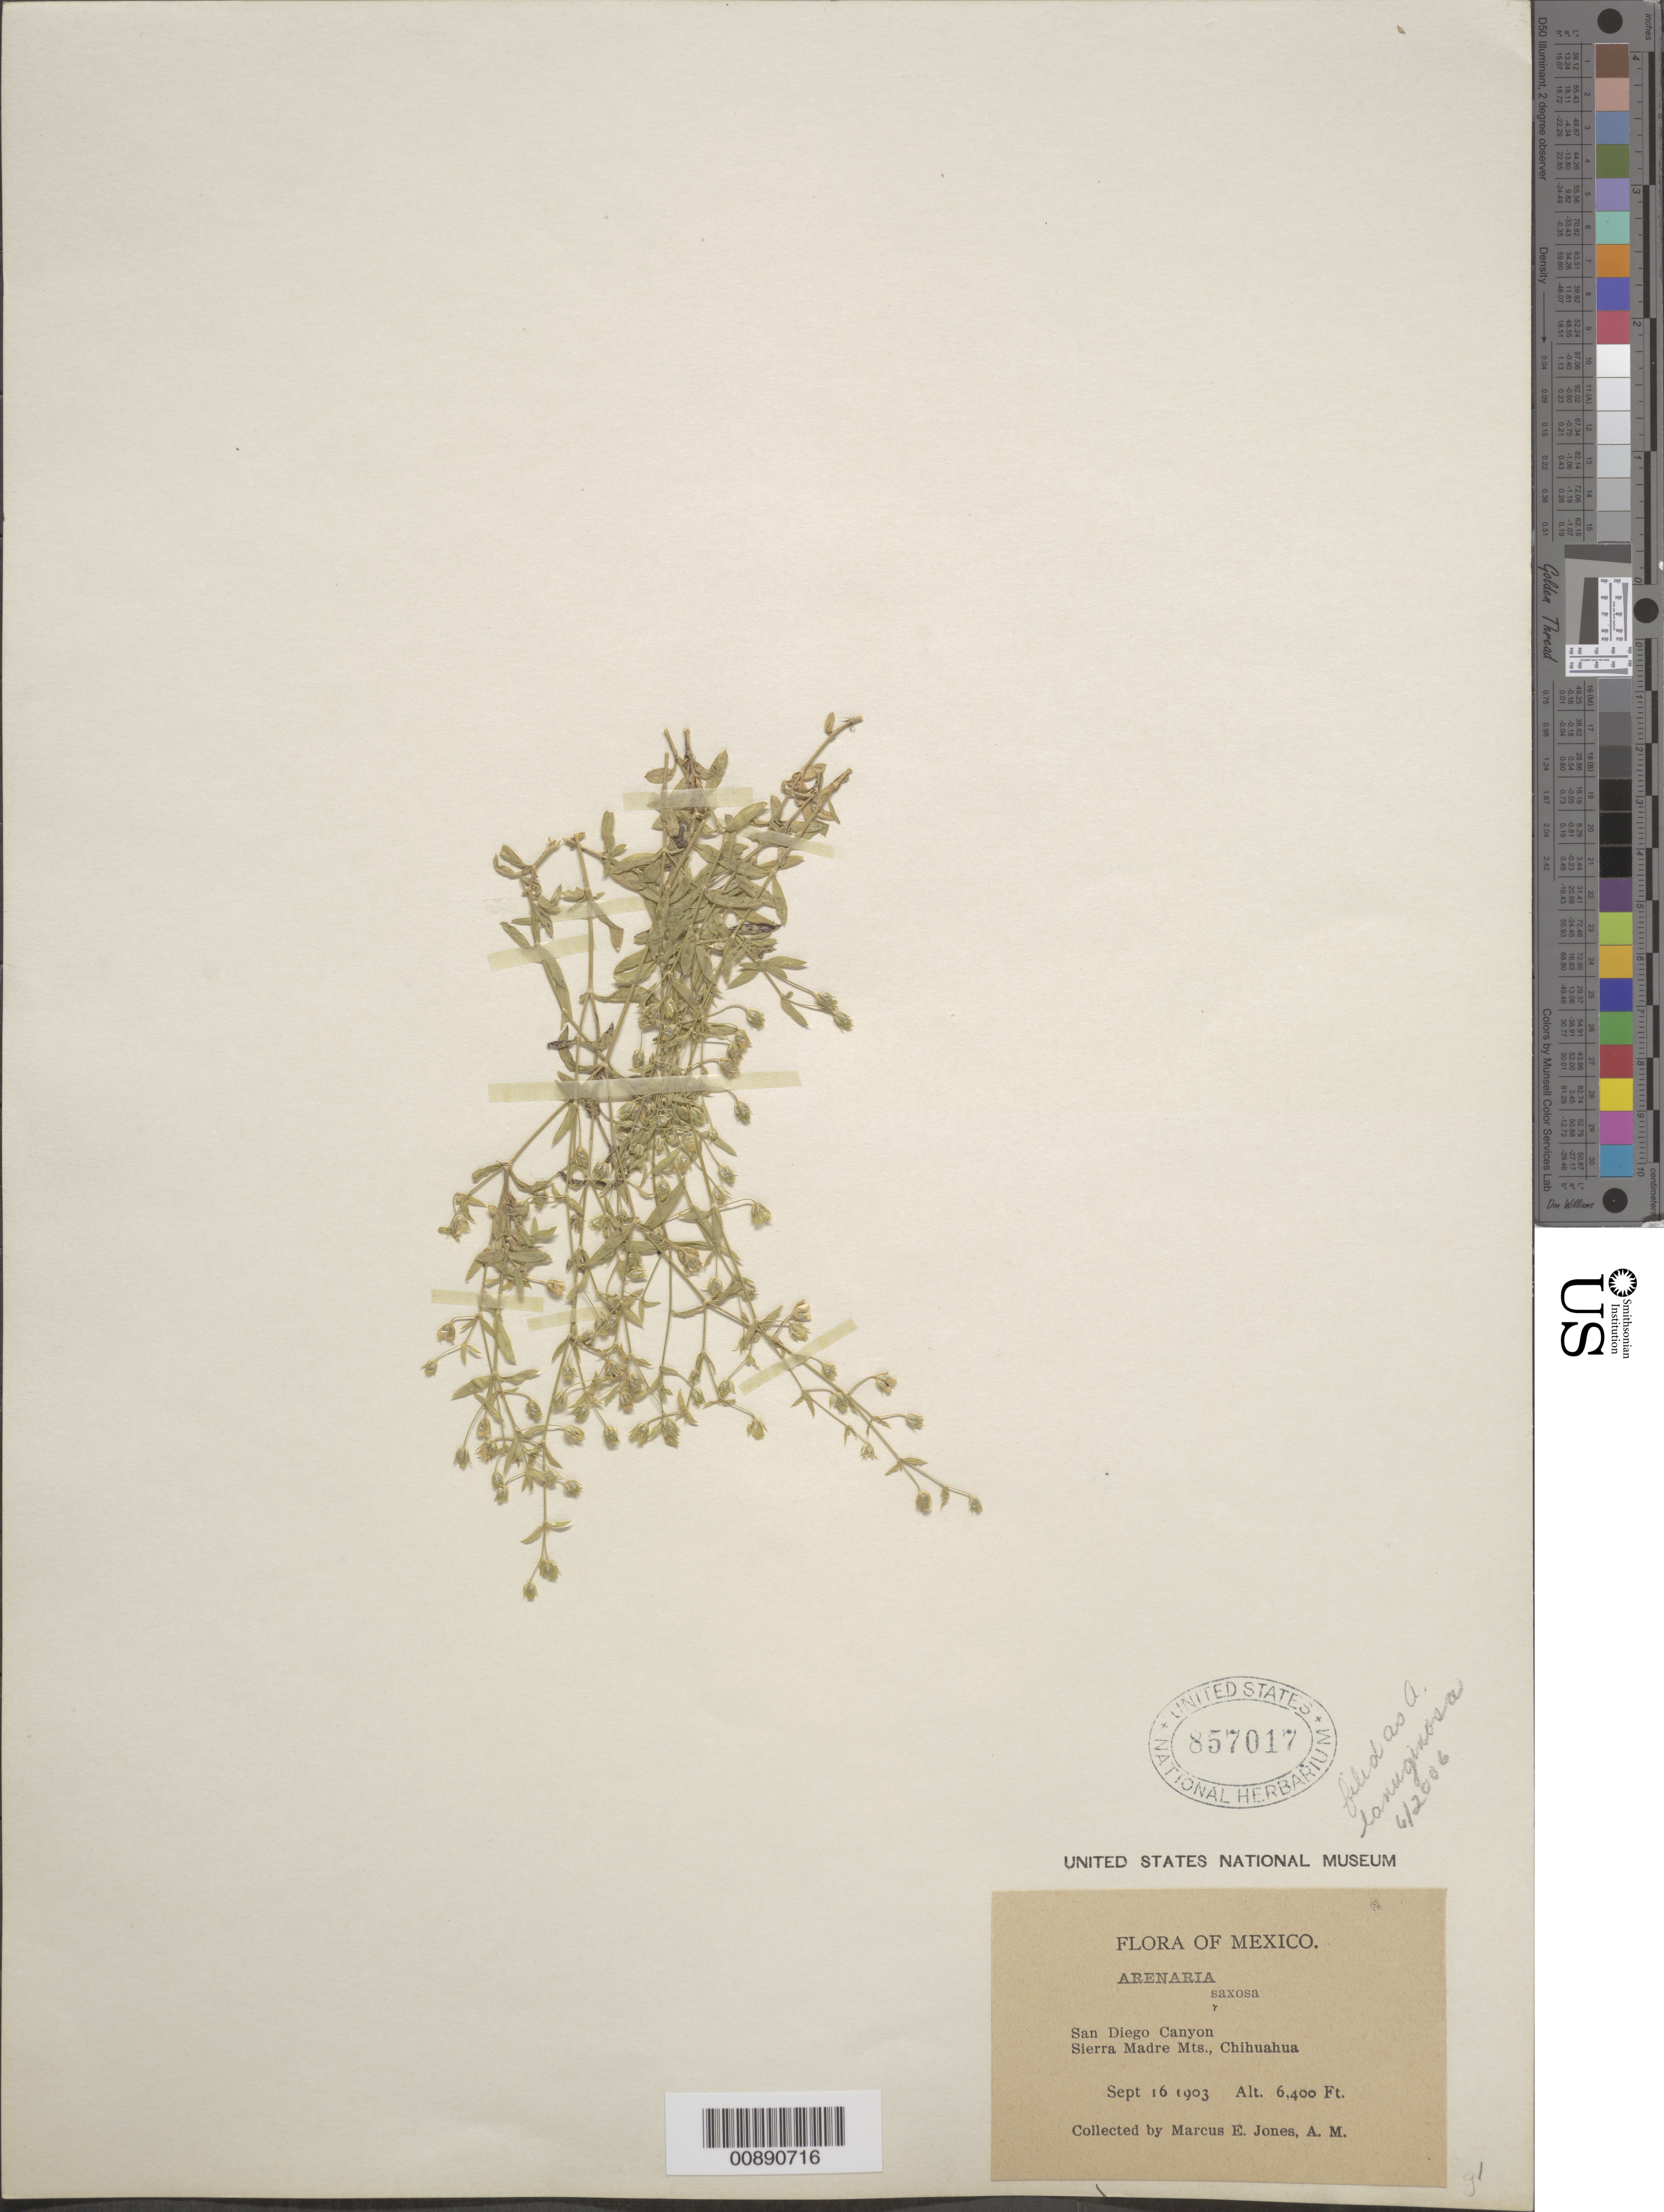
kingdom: Plantae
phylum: Tracheophyta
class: Magnoliopsida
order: Caryophyllales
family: Caryophyllaceae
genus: Arenaria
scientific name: Arenaria lanuginosa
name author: (Michx.) Rohrb.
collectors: M. E. Jones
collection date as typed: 16 Sep 1903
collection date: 1903-09-16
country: Mexico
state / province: Chihuahua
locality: San Diego Canyon, Sierra Madre Mts., Chihuahua.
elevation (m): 1951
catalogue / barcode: US 857017